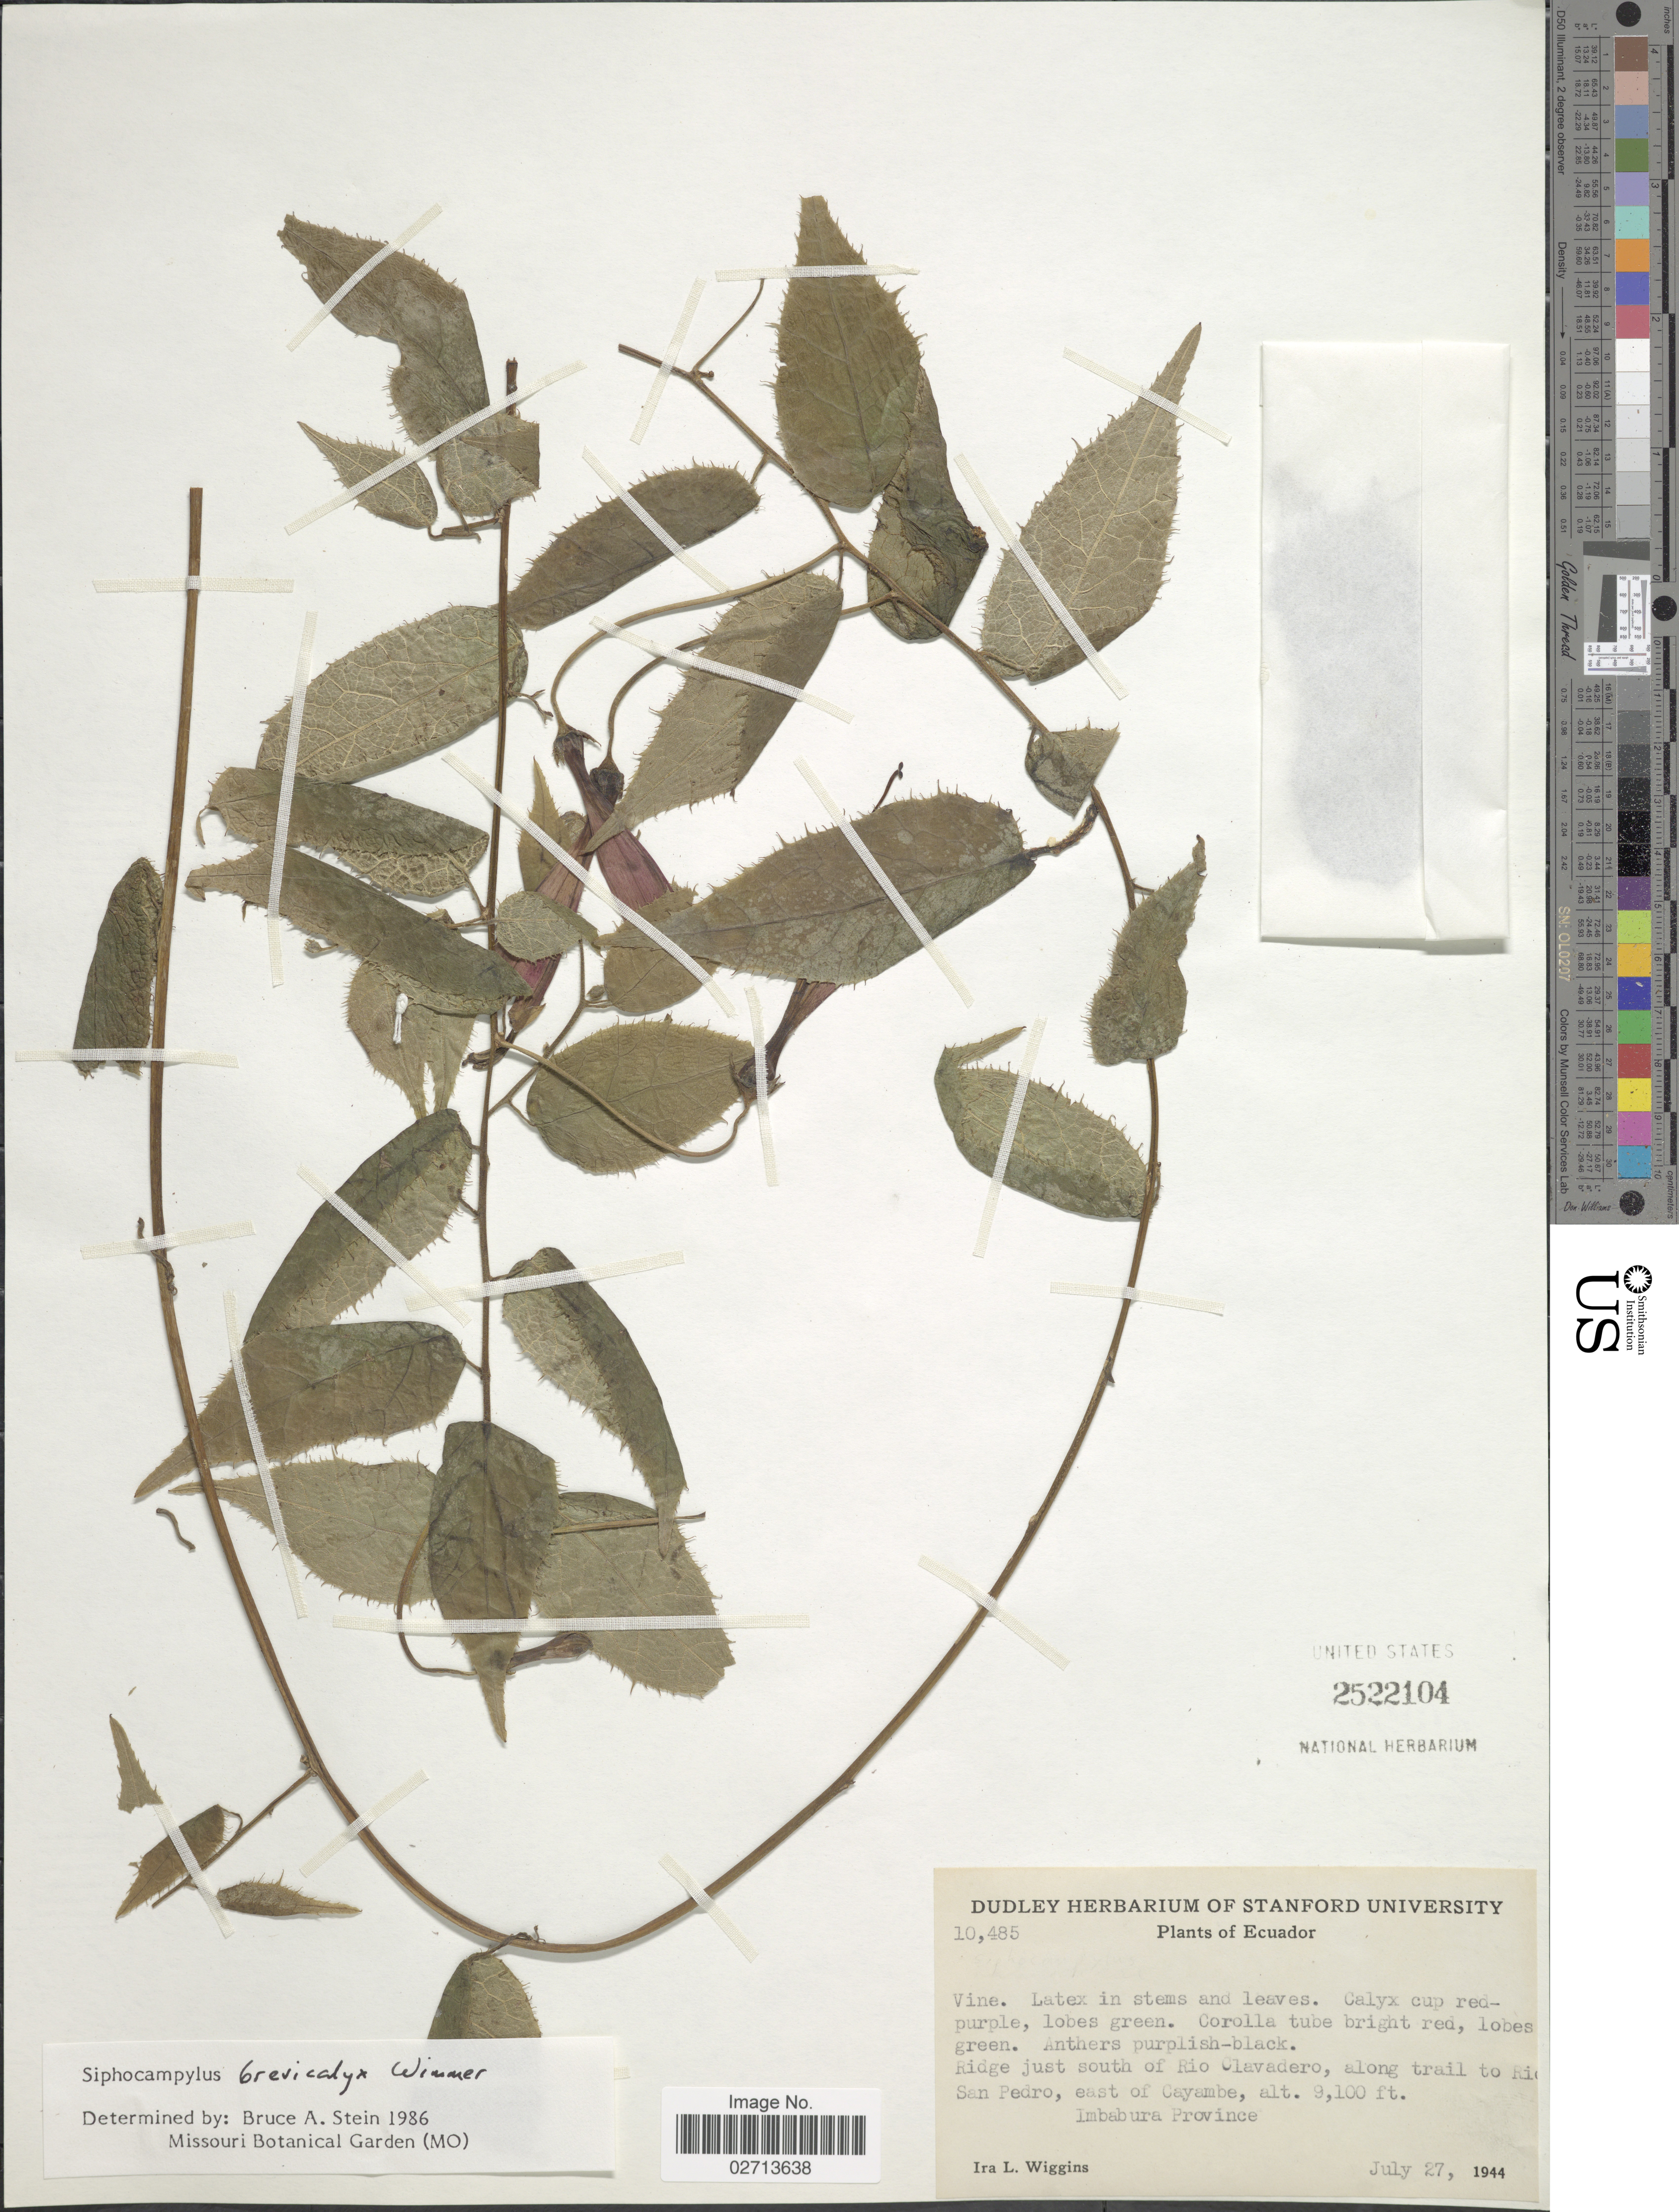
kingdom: Plantae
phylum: Tracheophyta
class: Magnoliopsida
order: Asterales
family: Campanulaceae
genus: Siphocampylus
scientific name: Siphocampylus brevicalyx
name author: E. Wimm.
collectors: I. L. Wiggins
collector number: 10485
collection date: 1944-07-27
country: Ecuador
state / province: Imbabura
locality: Ridge just south of Rio Clavadero, along trail to Rio San Pedro, east of Cayambe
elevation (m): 2774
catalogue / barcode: US 2522104